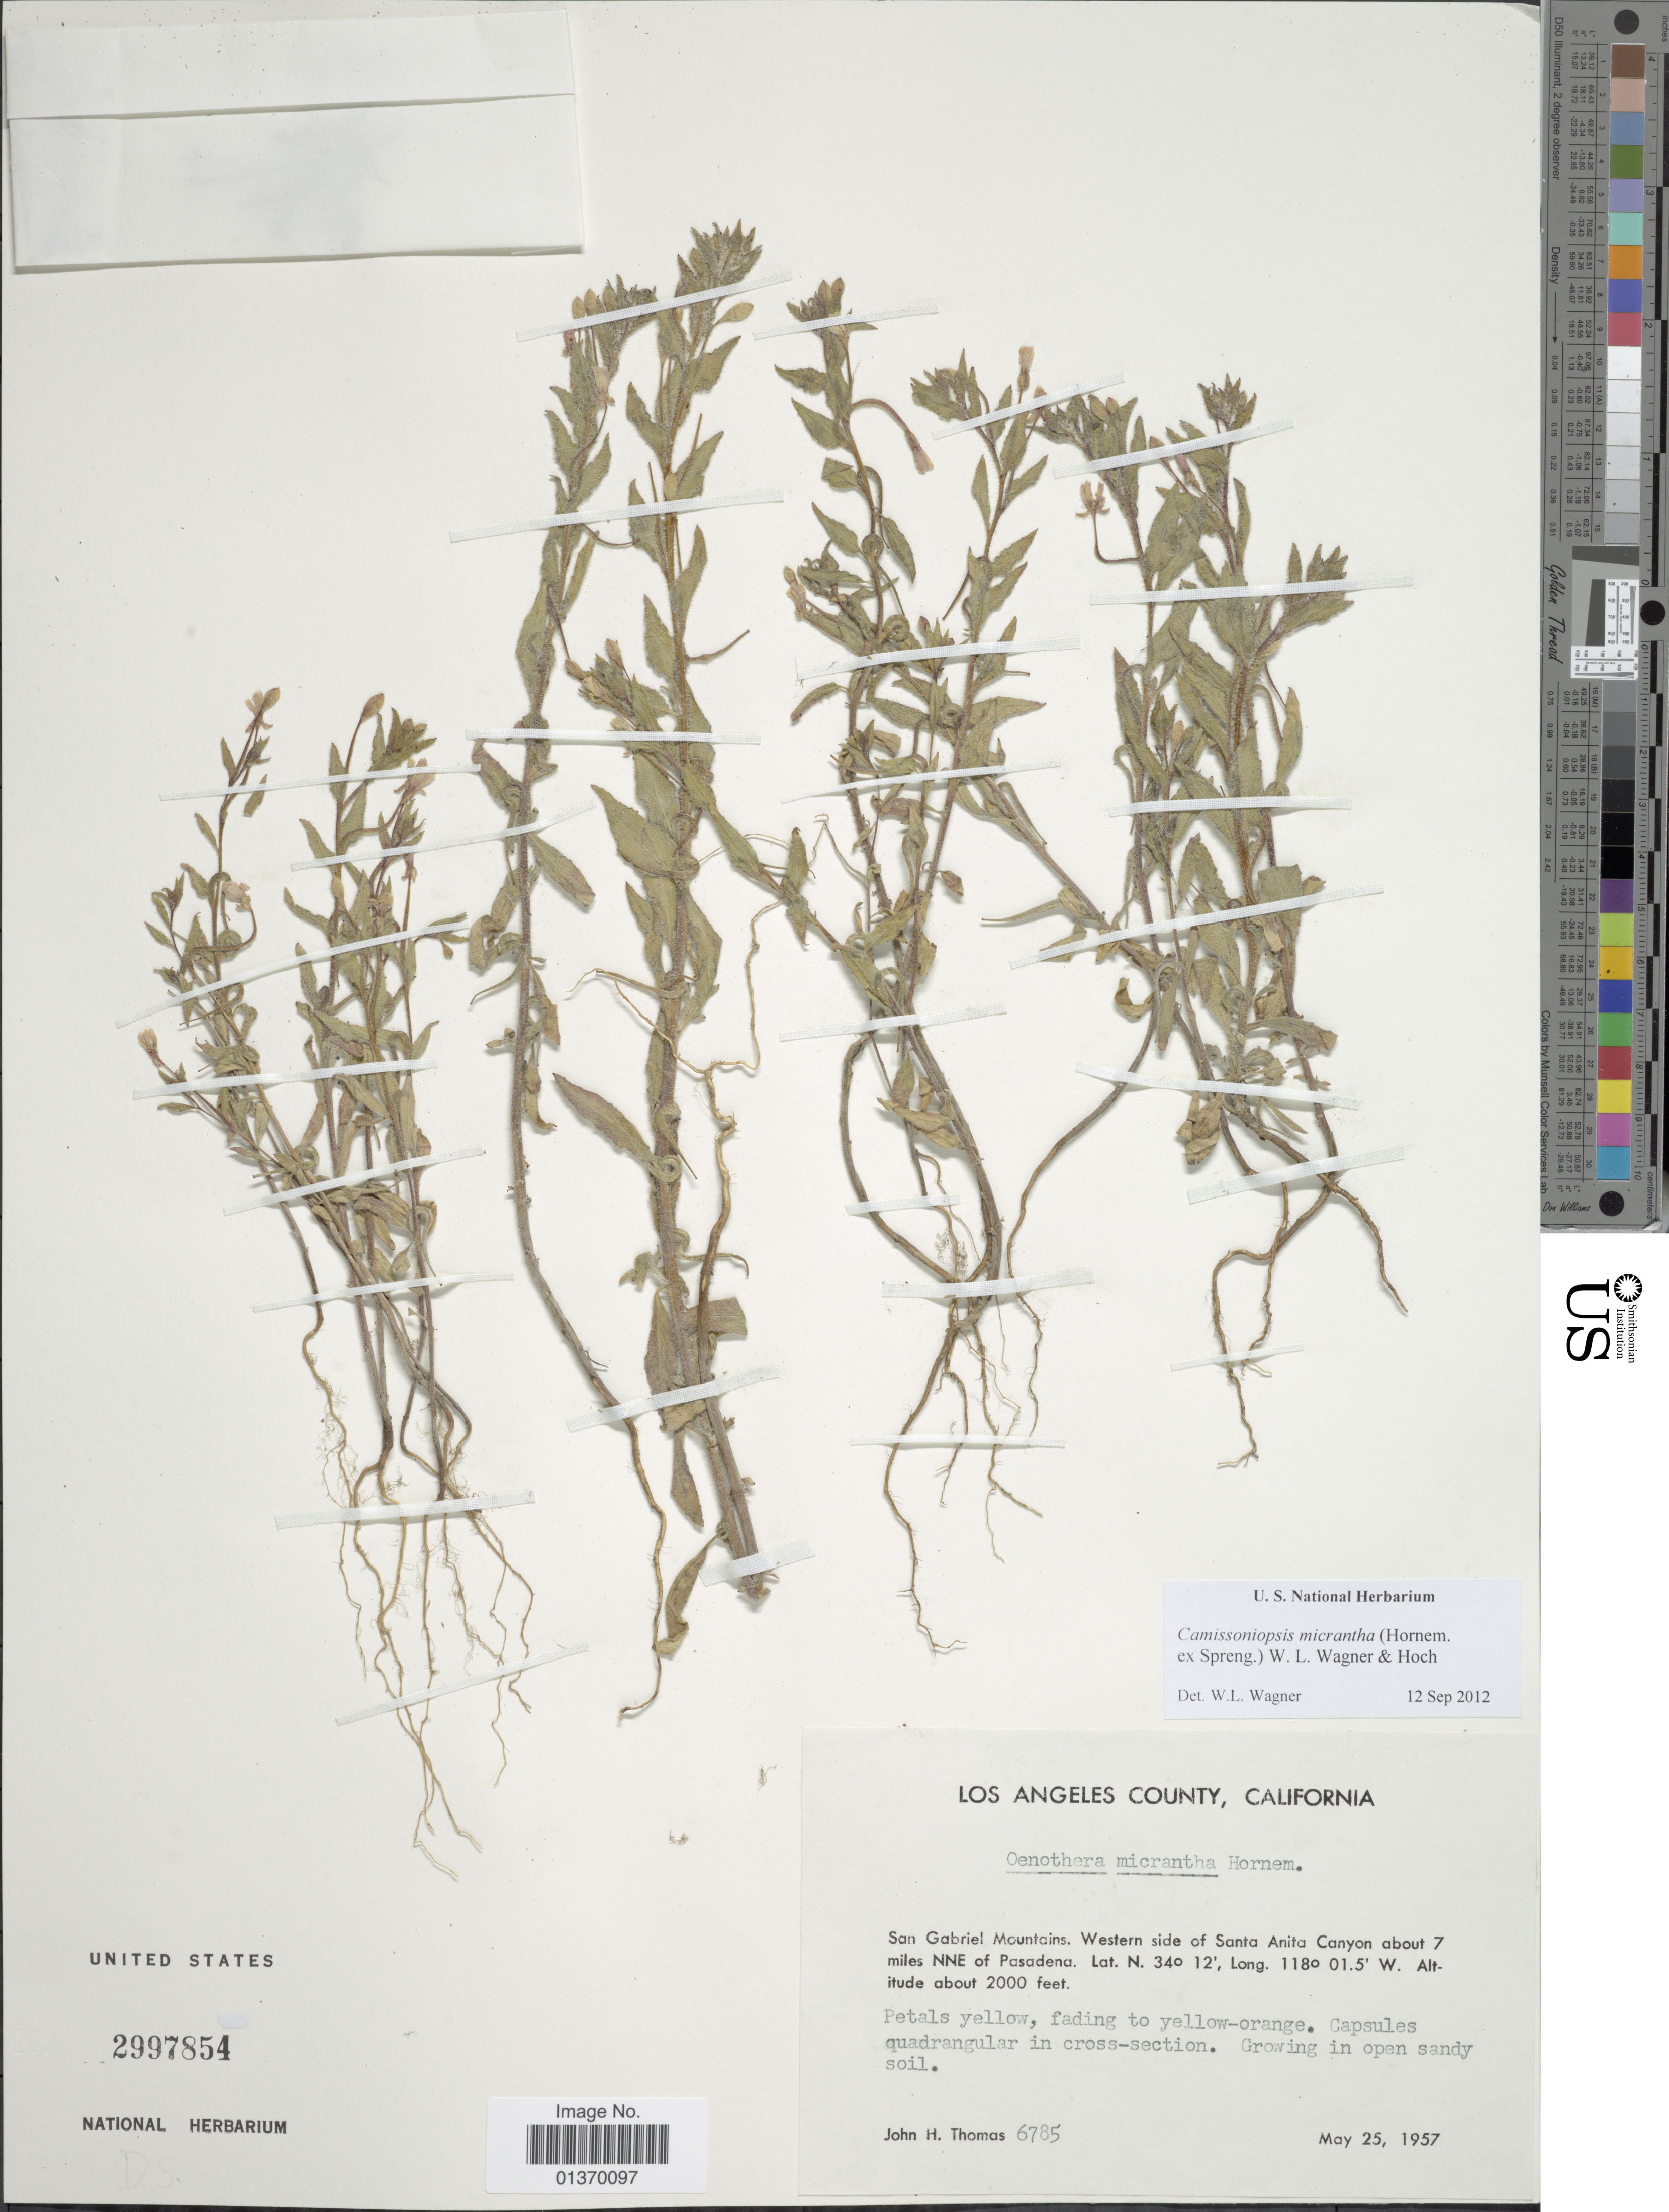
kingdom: Plantae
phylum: Tracheophyta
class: Magnoliopsida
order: Myrtales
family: Onagraceae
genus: Camissoniopsis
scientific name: Camissoniopsis micrantha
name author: (Hornem. ex Spreng.) W.L. Wagner & Hoch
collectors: J. H. Thomas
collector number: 6785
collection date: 1957-05-25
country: United States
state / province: California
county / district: Los Angeles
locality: Los Angeles County, San Gabriel Mountains. Western side of Santa Anita Canyon about 7 miles NNE of Pasadena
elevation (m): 610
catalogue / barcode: US 2997854